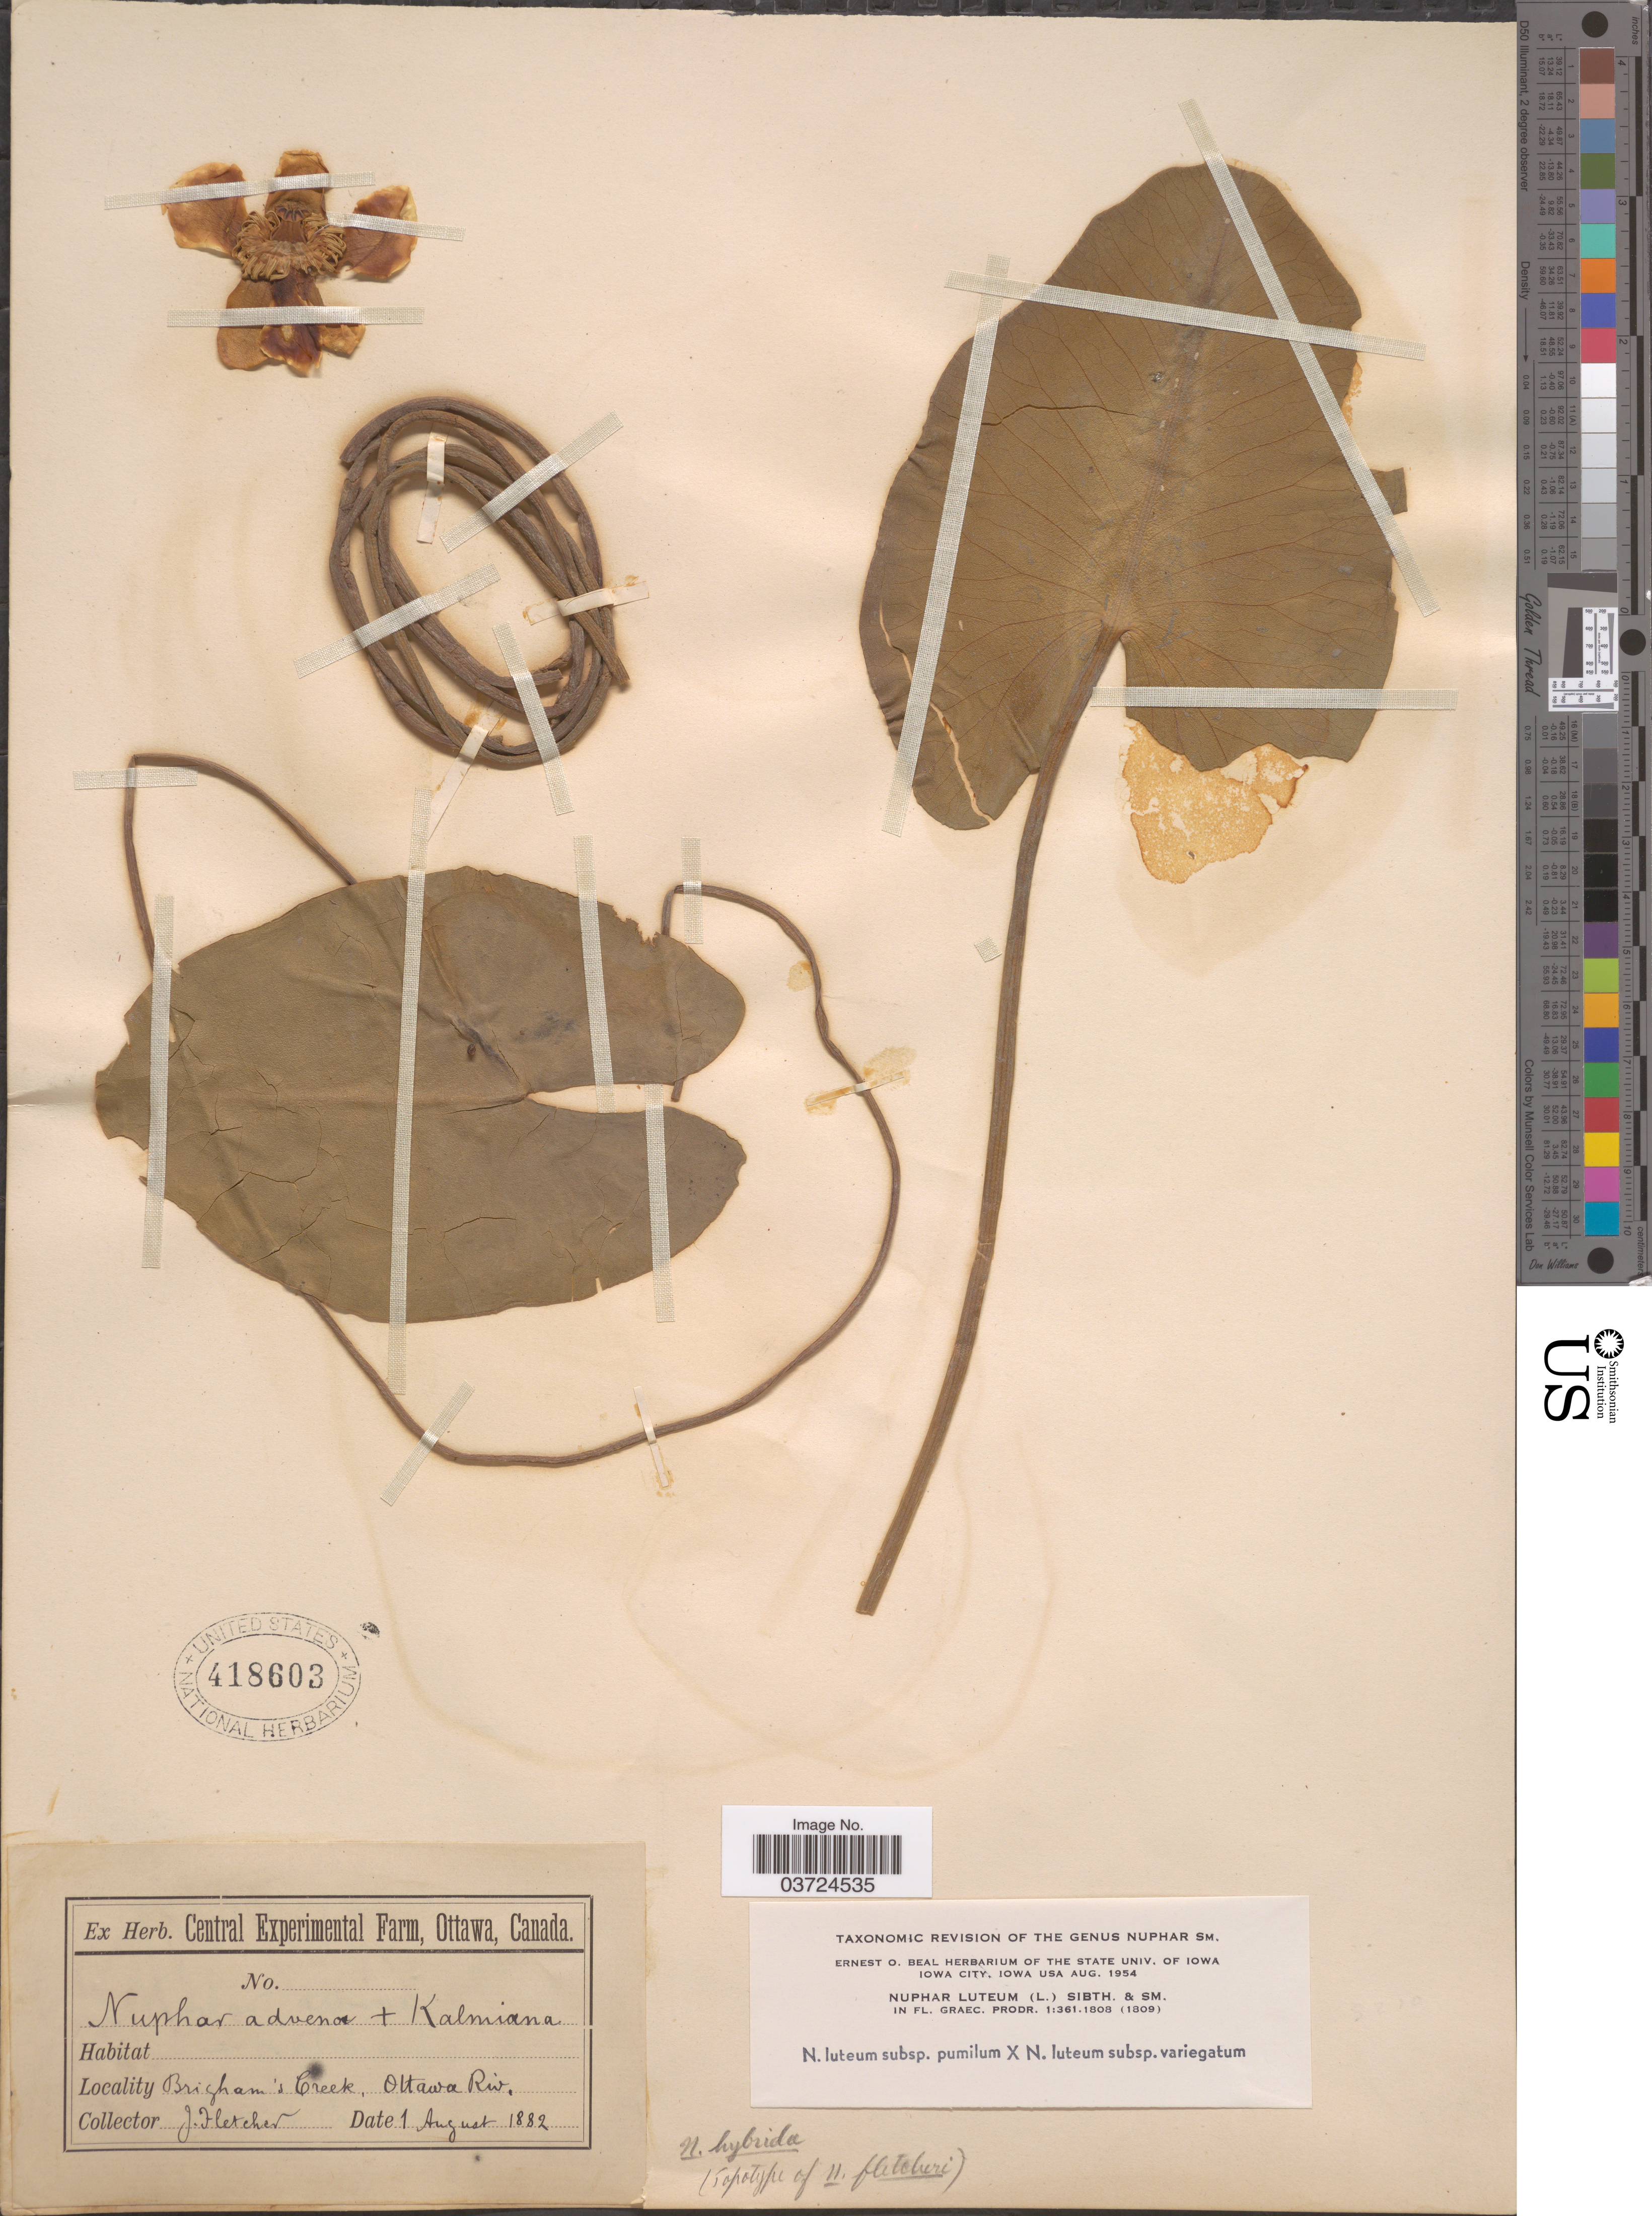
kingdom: Plantae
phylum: Tracheophyta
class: Magnoliopsida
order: Nymphaeales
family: Nymphaeaceae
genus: Nuphar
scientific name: Nuphar lutea subsp. pumila x N. lutea subsp. variegata (Engelm. ex Durand) E.O. Beal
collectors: J. Fletcher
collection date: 1882-08-01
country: Canada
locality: Brigham's Creek, Ottawa Riv.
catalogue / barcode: US 418603